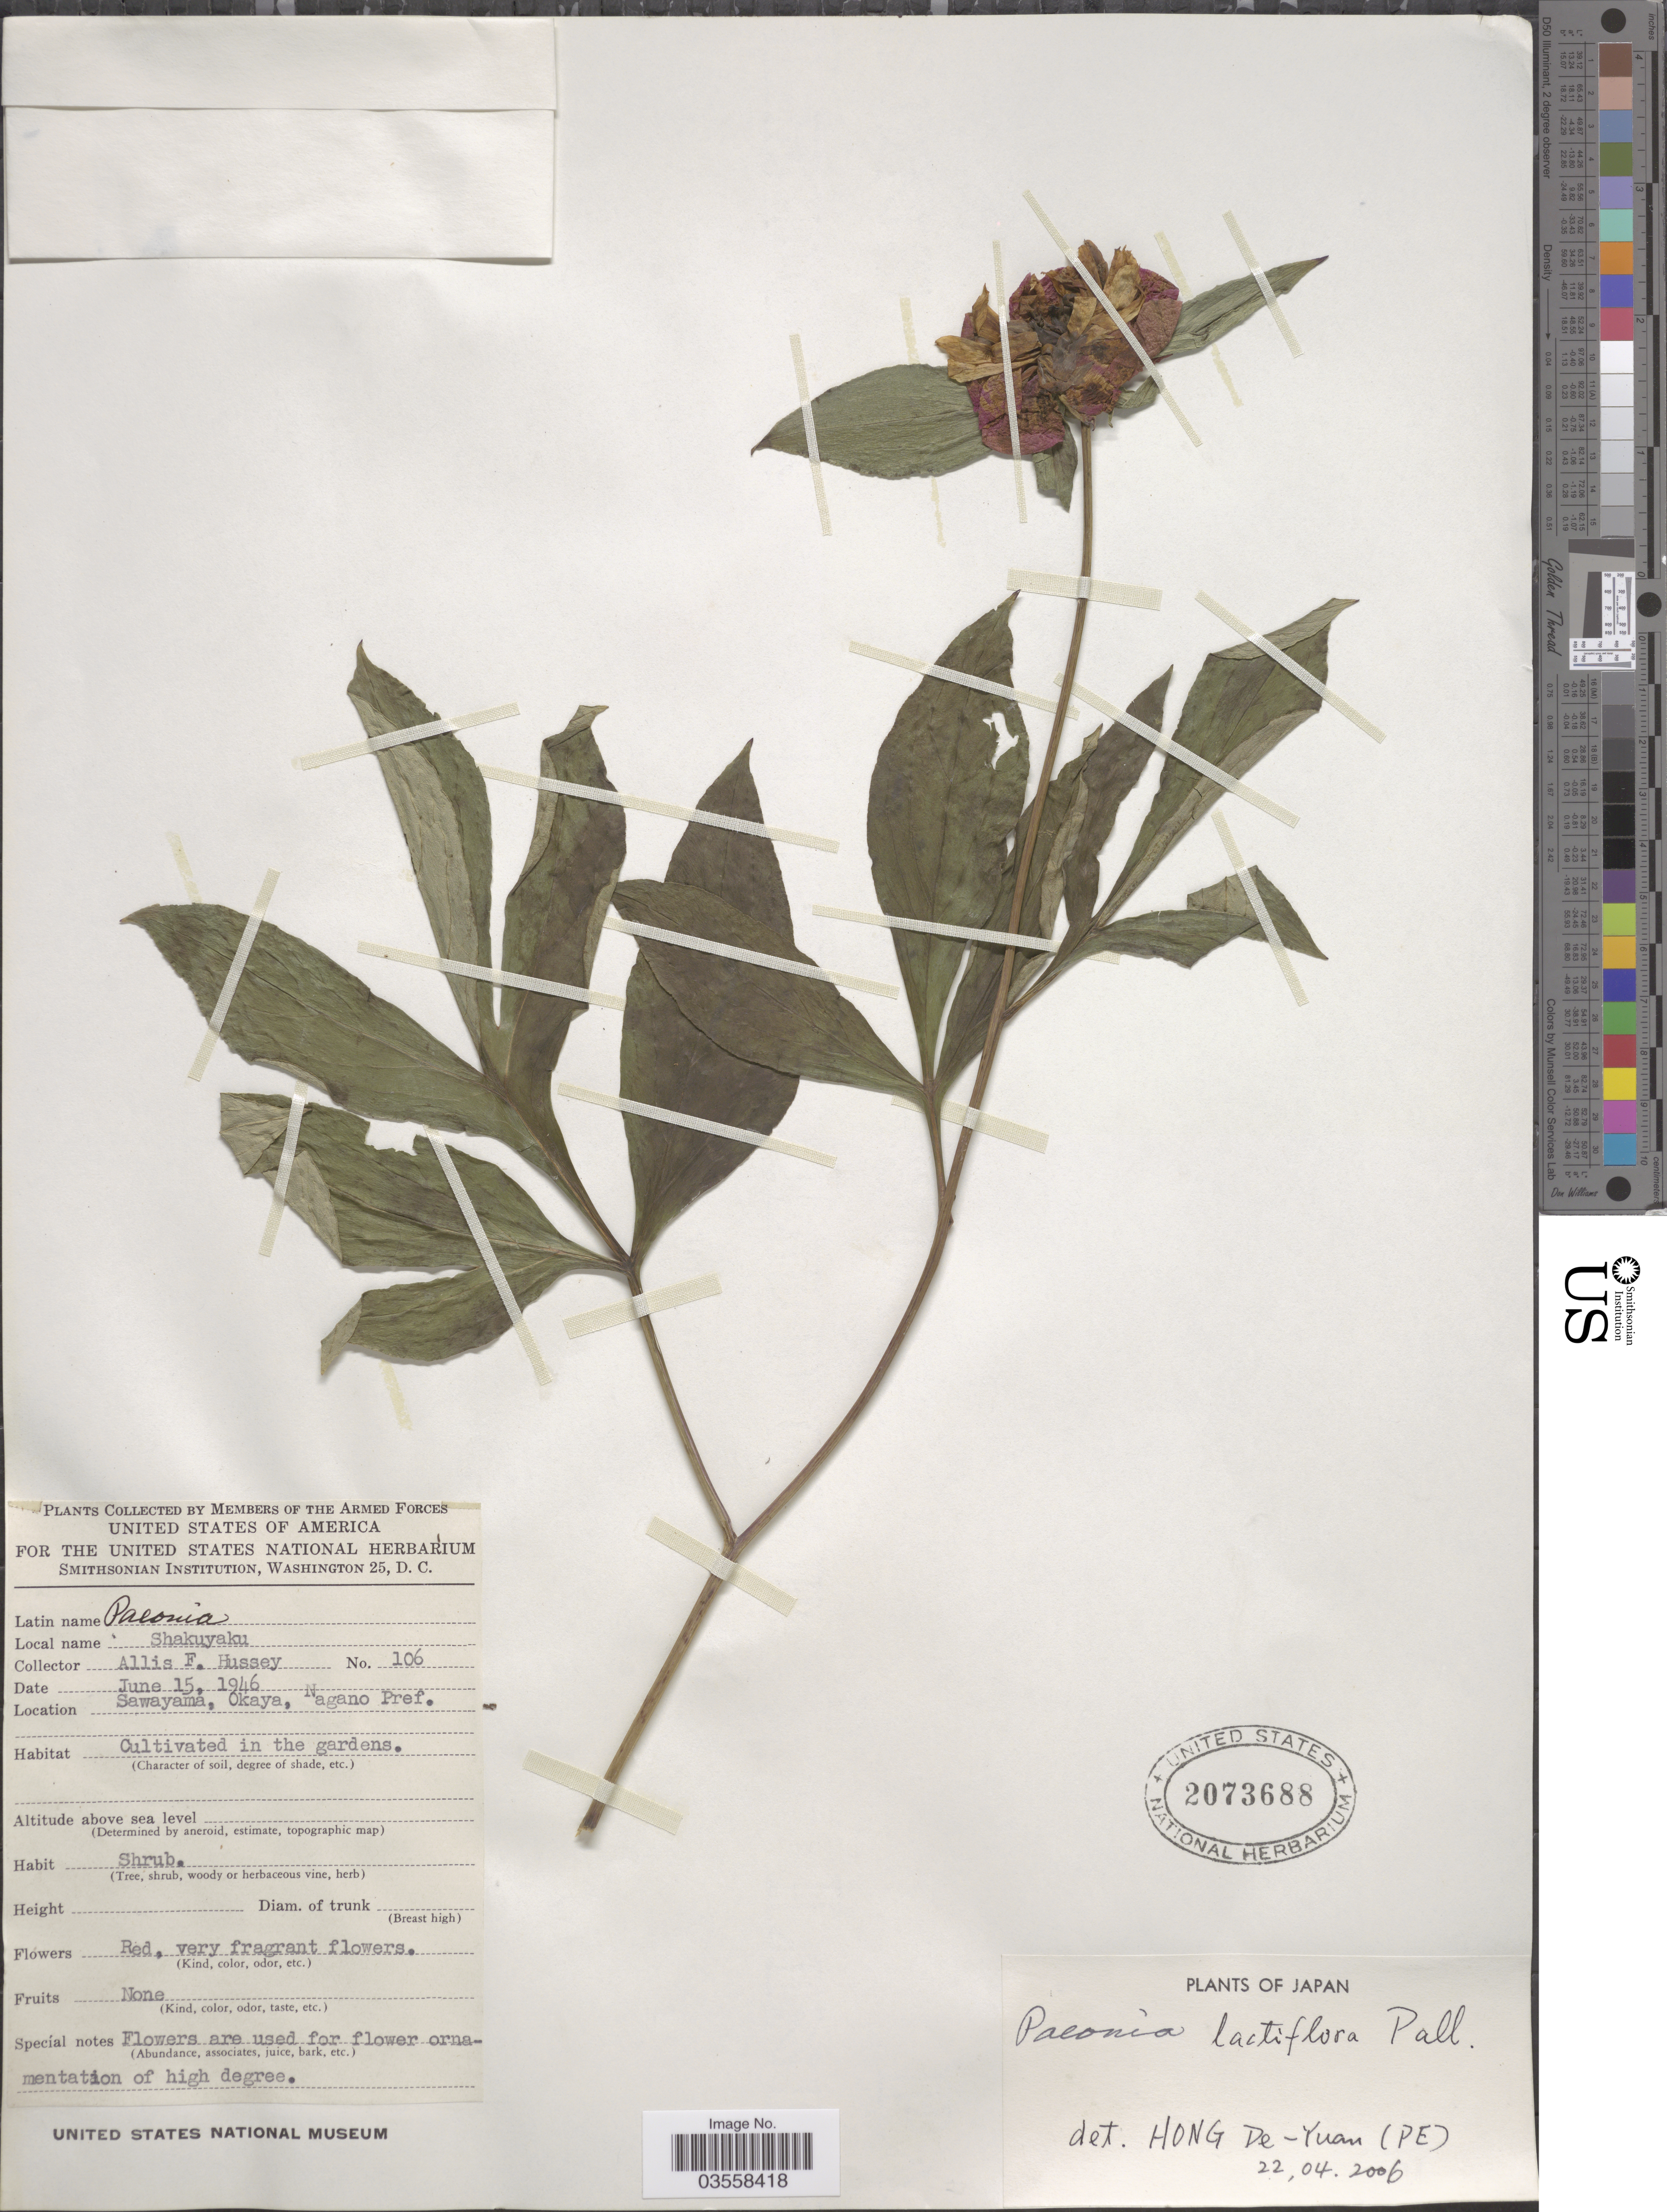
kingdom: Plantae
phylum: Tracheophyta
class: Magnoliopsida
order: Saxifragales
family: Paeoniaceae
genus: Paeonia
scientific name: Paeonia lactiflora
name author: Pall.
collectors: A. Hussey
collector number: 106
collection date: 1946-06-15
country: Japan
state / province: Nagano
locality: Sawayama, Okaya, Nagano Pref. Cultivated in the gardens.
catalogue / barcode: US 2073688